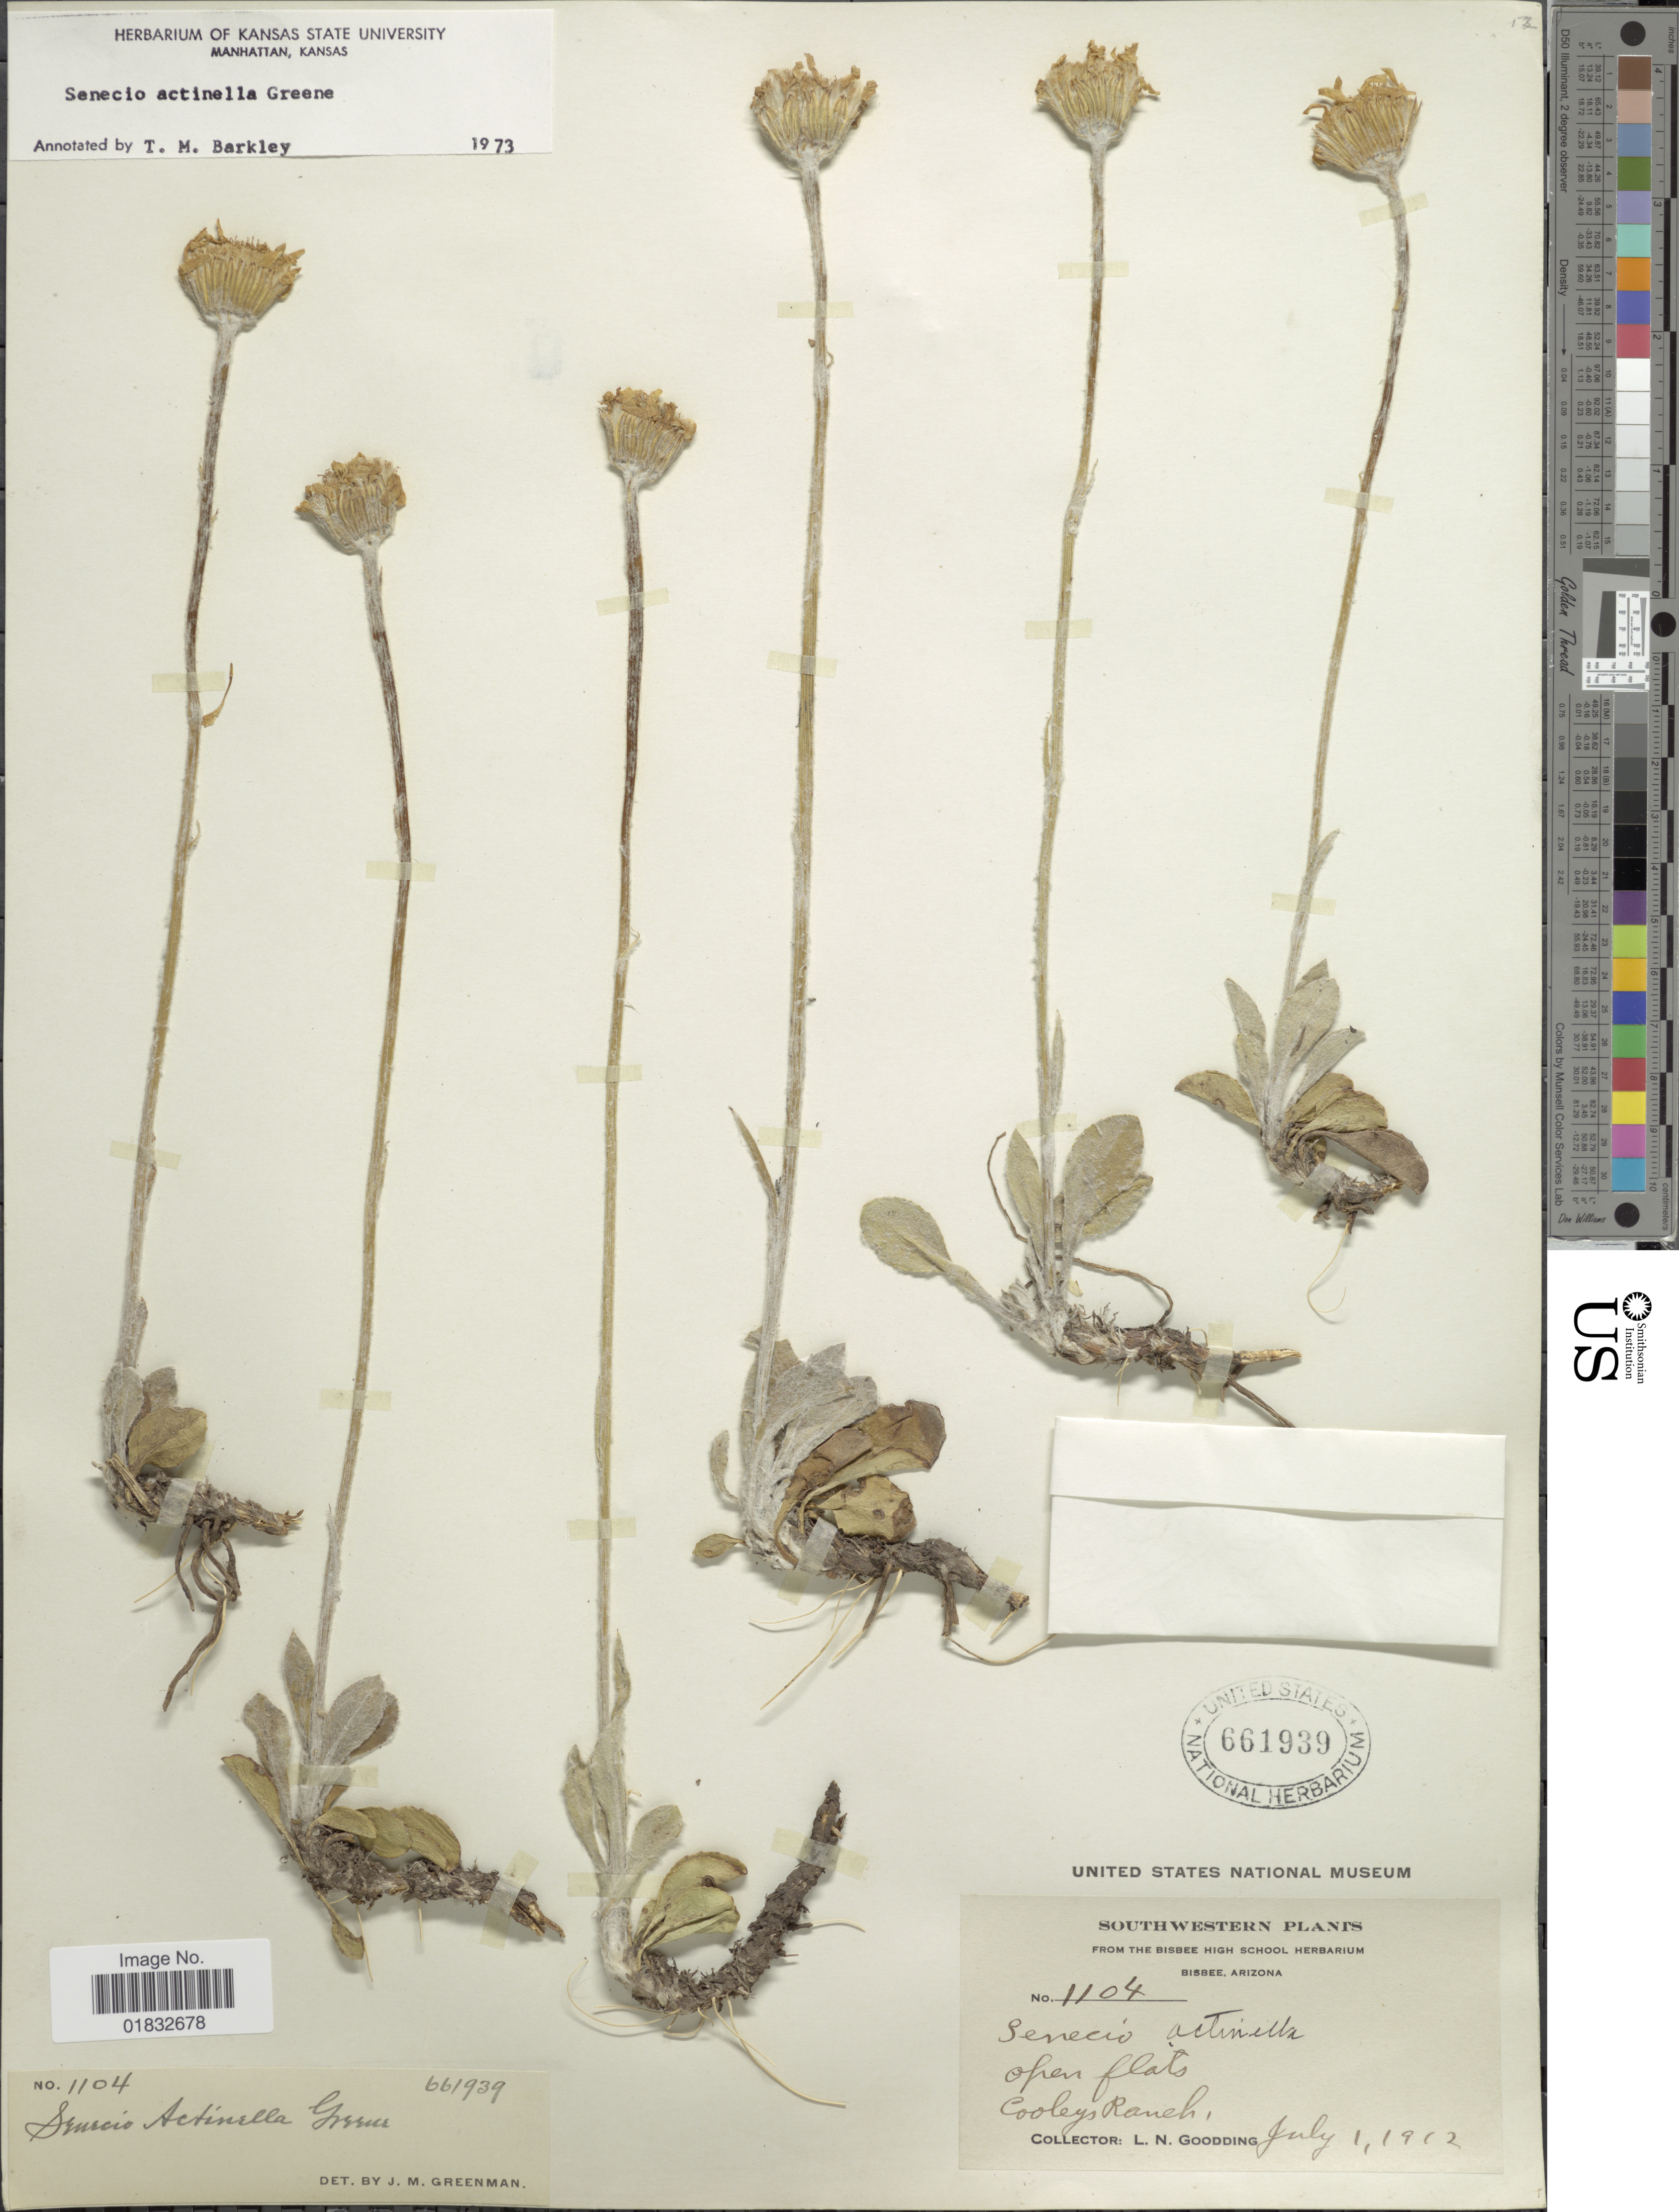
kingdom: Plantae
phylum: Tracheophyta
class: Magnoliopsida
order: Asterales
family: Asteraceae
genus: Senecio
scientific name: Senecio actinella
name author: Greene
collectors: L. N. Goodding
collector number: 1104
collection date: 1912-07-01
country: United States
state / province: Arizona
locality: Southwestern, Open flats, Cooleys Ranch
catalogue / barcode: US 661939